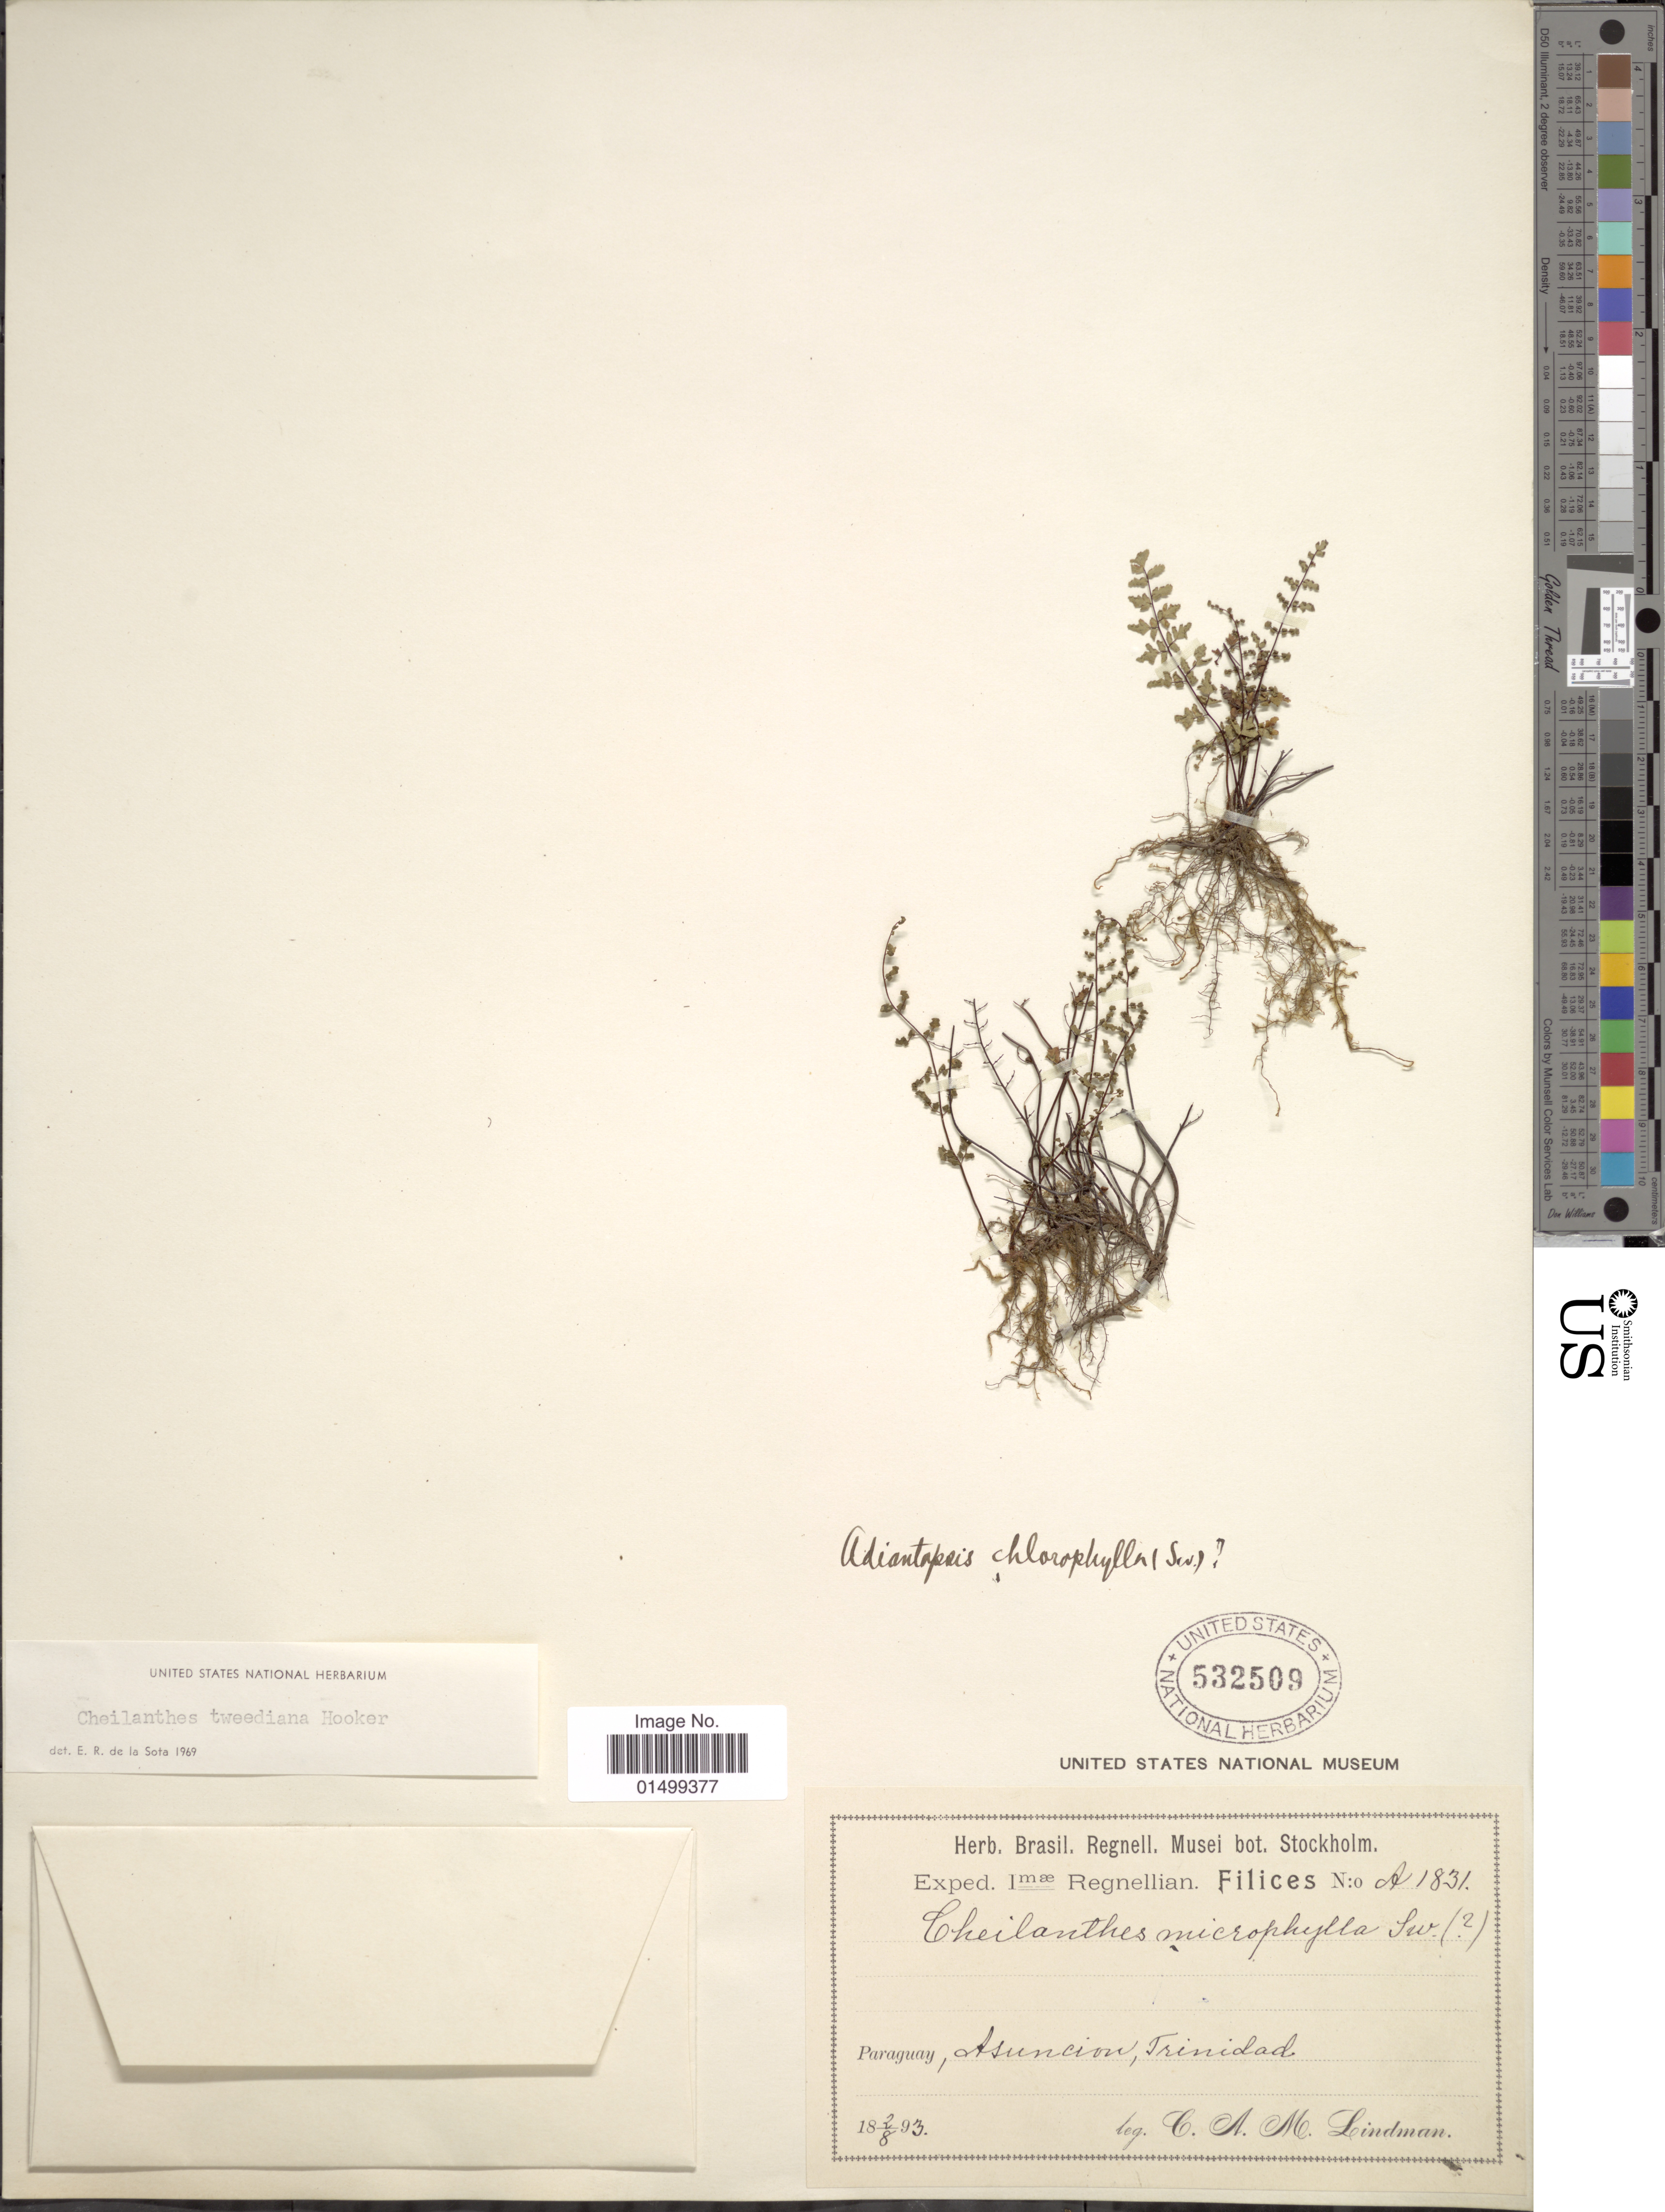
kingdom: Plantae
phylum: Tracheophyta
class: Polypodiopsida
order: Polypodiales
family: Pteridaceae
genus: Cheilanthes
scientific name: Cheilanthes tweediana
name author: Hook.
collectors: C. Lindman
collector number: A 1831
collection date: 1893-08-02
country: Paraguay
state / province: Asuncion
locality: Trinidad.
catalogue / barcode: US 532509